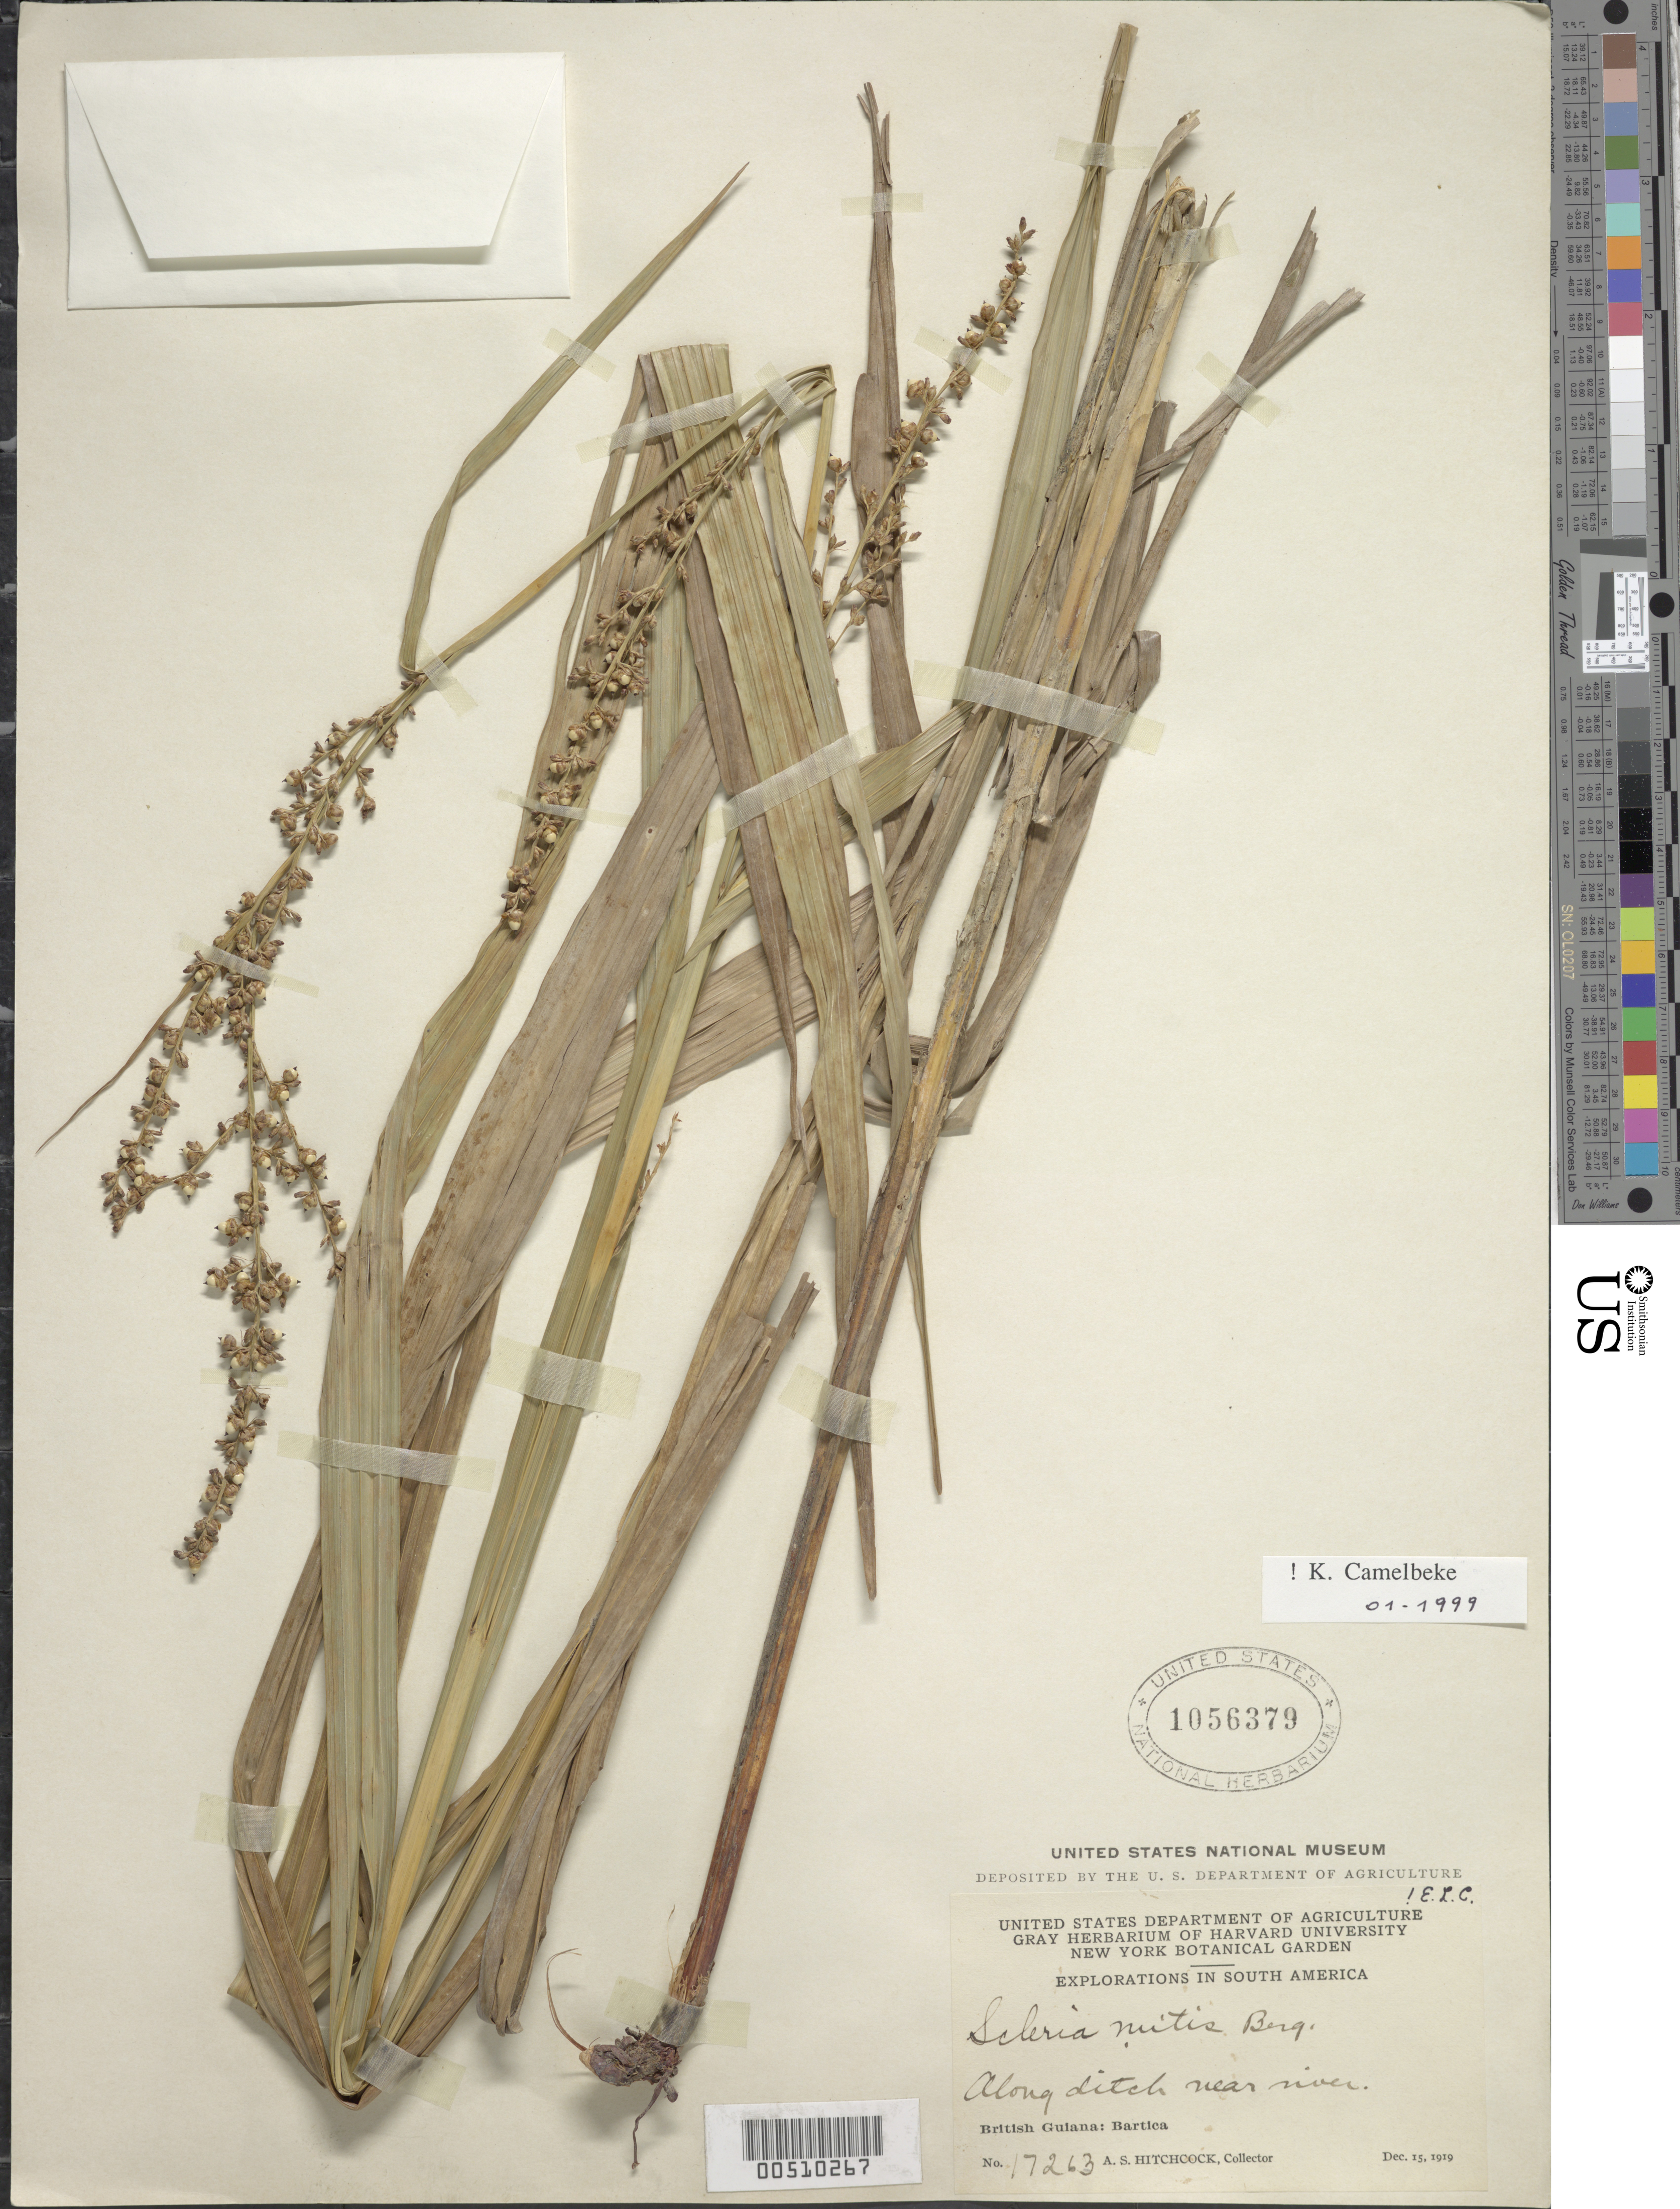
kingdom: Plantae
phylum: Tracheophyta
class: Liliopsida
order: Poales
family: Cyperaceae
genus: Scleria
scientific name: Scleria mitis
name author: P.J. Bergius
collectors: A. S. Hitchcock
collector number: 17263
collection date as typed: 15 Dec 1919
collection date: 1919-12-15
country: Guyana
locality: Bartica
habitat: Along ditch near river.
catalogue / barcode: US 1056379